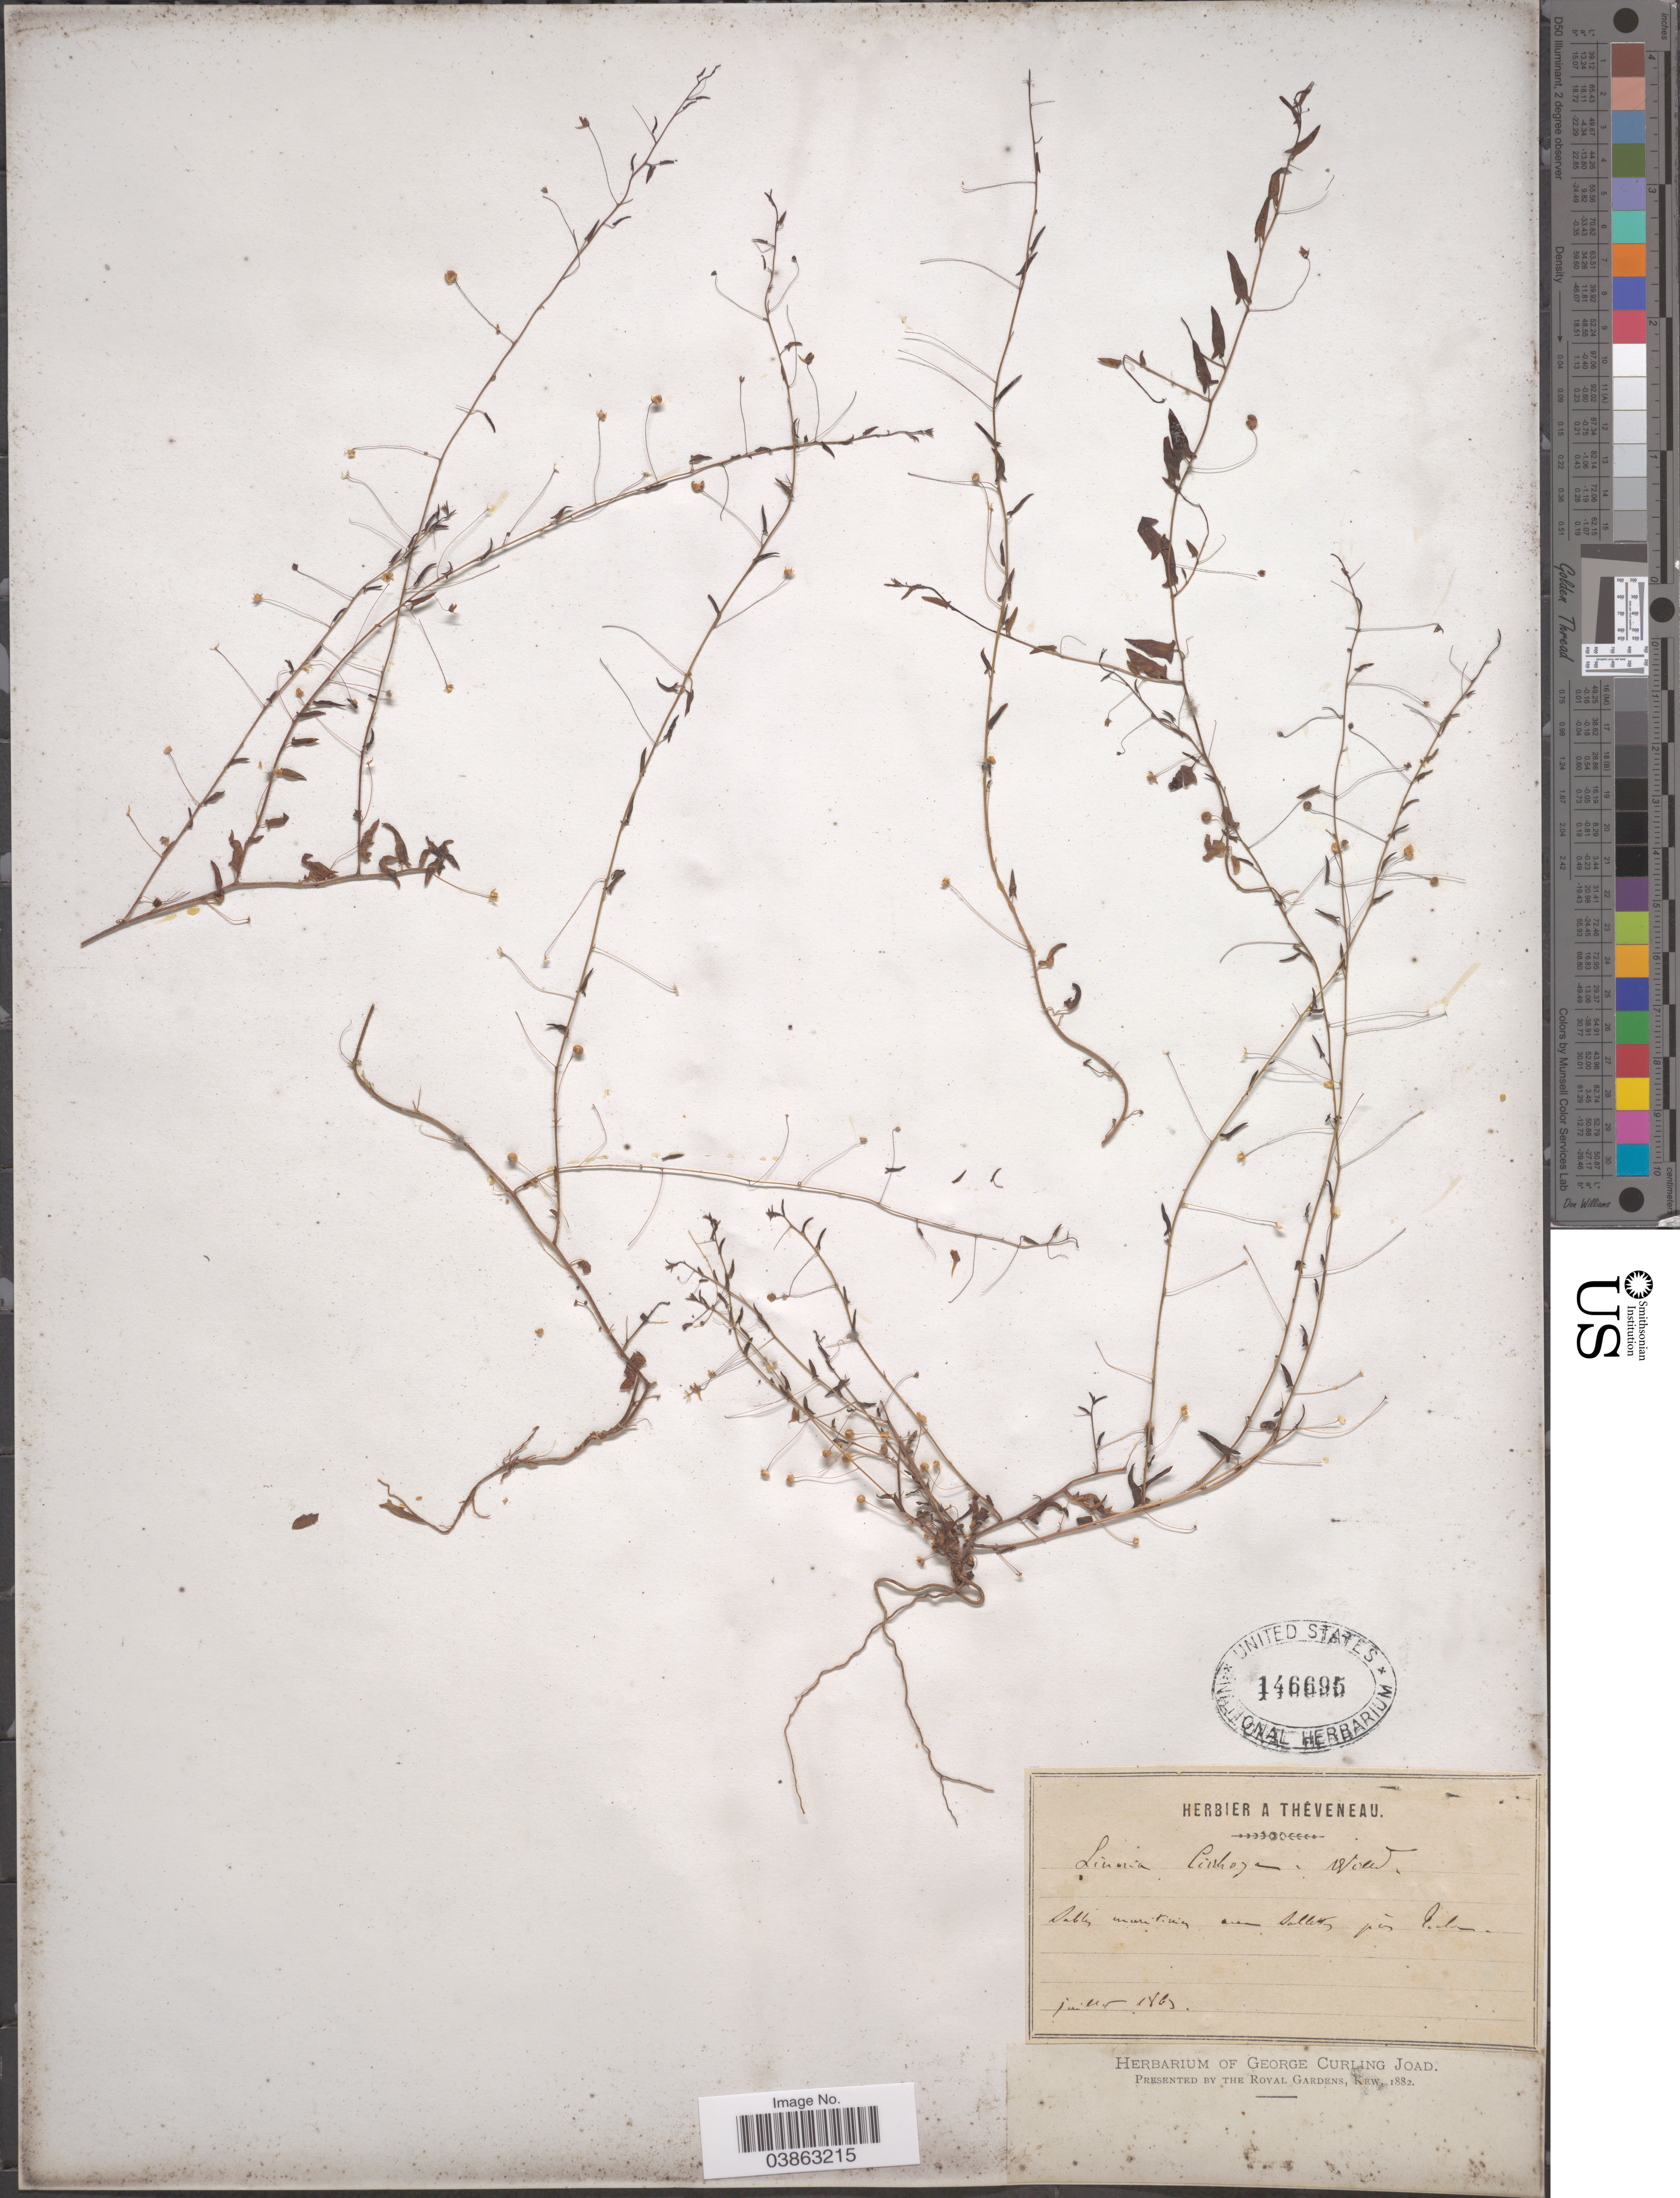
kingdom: Plantae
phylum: Tracheophyta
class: Magnoliopsida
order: Lamiales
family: Plantaginaceae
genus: Linaria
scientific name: Linaria cirrhosa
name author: (L.) Cav.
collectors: ex herb. A. Theveneau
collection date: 1869-07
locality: Sables monitium [illegible text] sables près Poder.[interpreted]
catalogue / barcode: US 146695